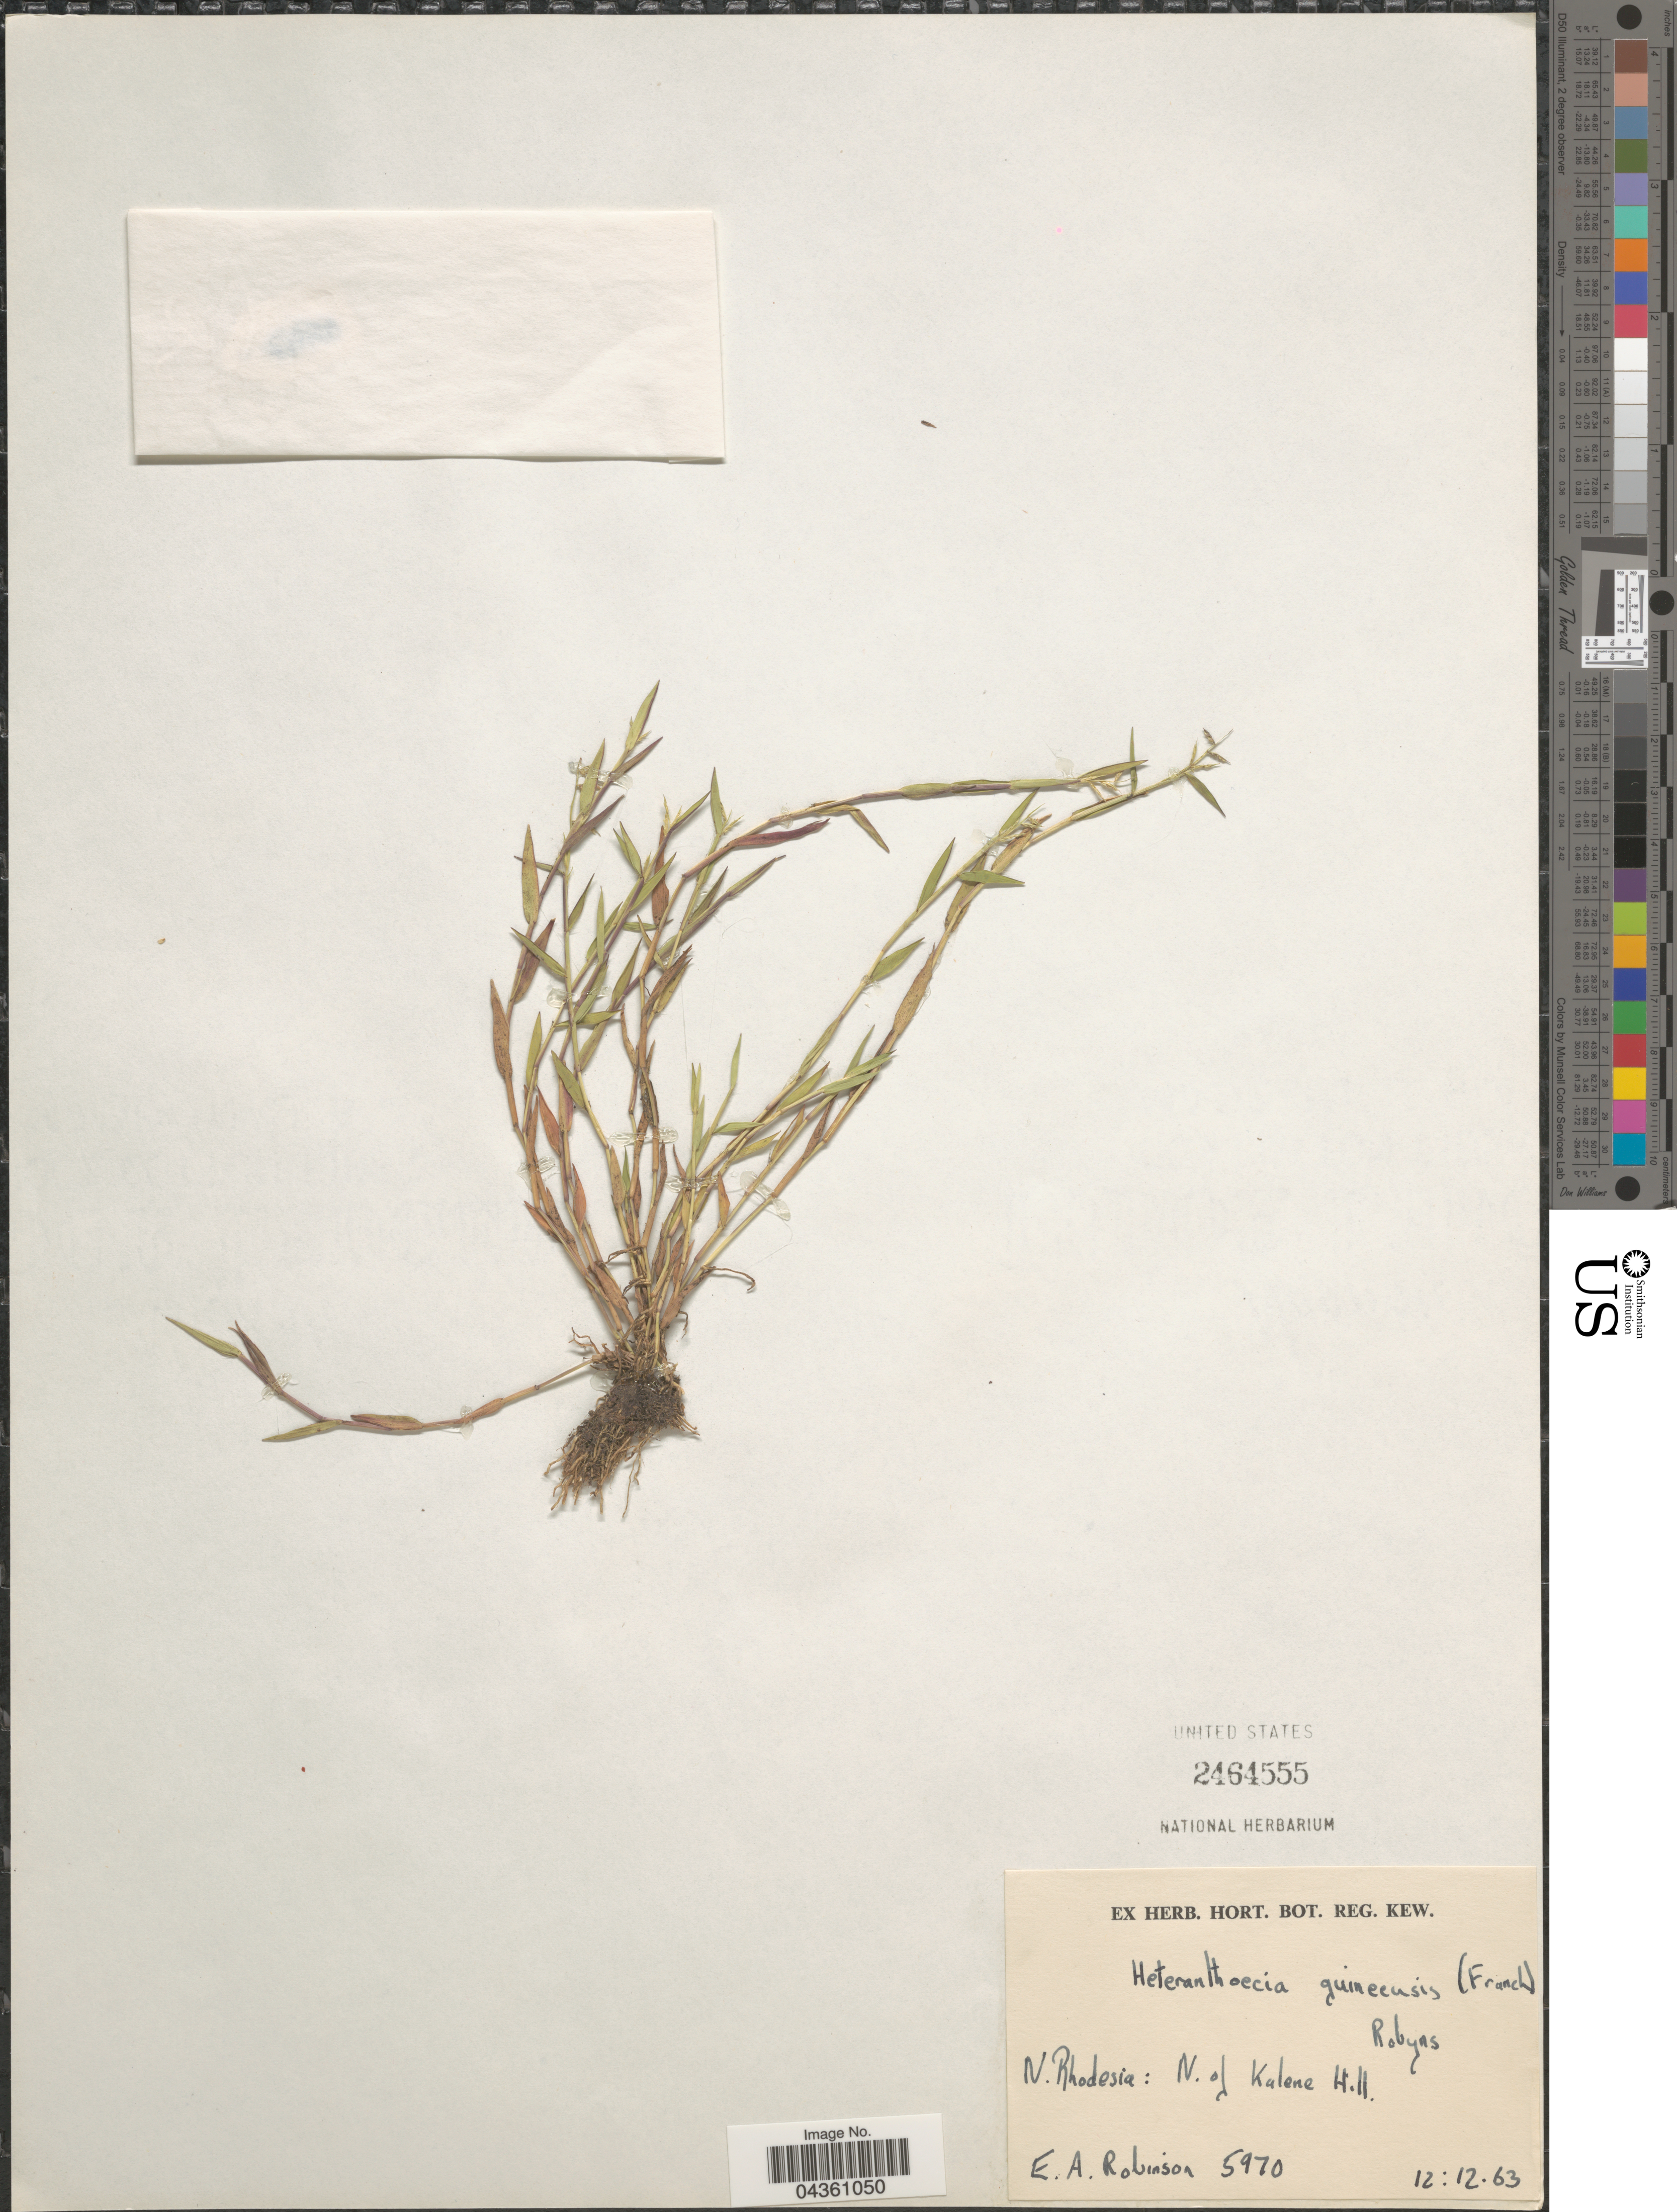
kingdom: Plantae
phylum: Tracheophyta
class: Liliopsida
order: Poales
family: Poaceae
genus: Heteranthoecia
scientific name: Heteranthoecia guineensis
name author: (Franch.) Robyns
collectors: E. A. Robinson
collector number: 5970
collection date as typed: Transcribed d/m/y: 12/12/63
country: Zambia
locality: N. Rhodesia: N. of Kalene Hill.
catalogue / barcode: US 2464555